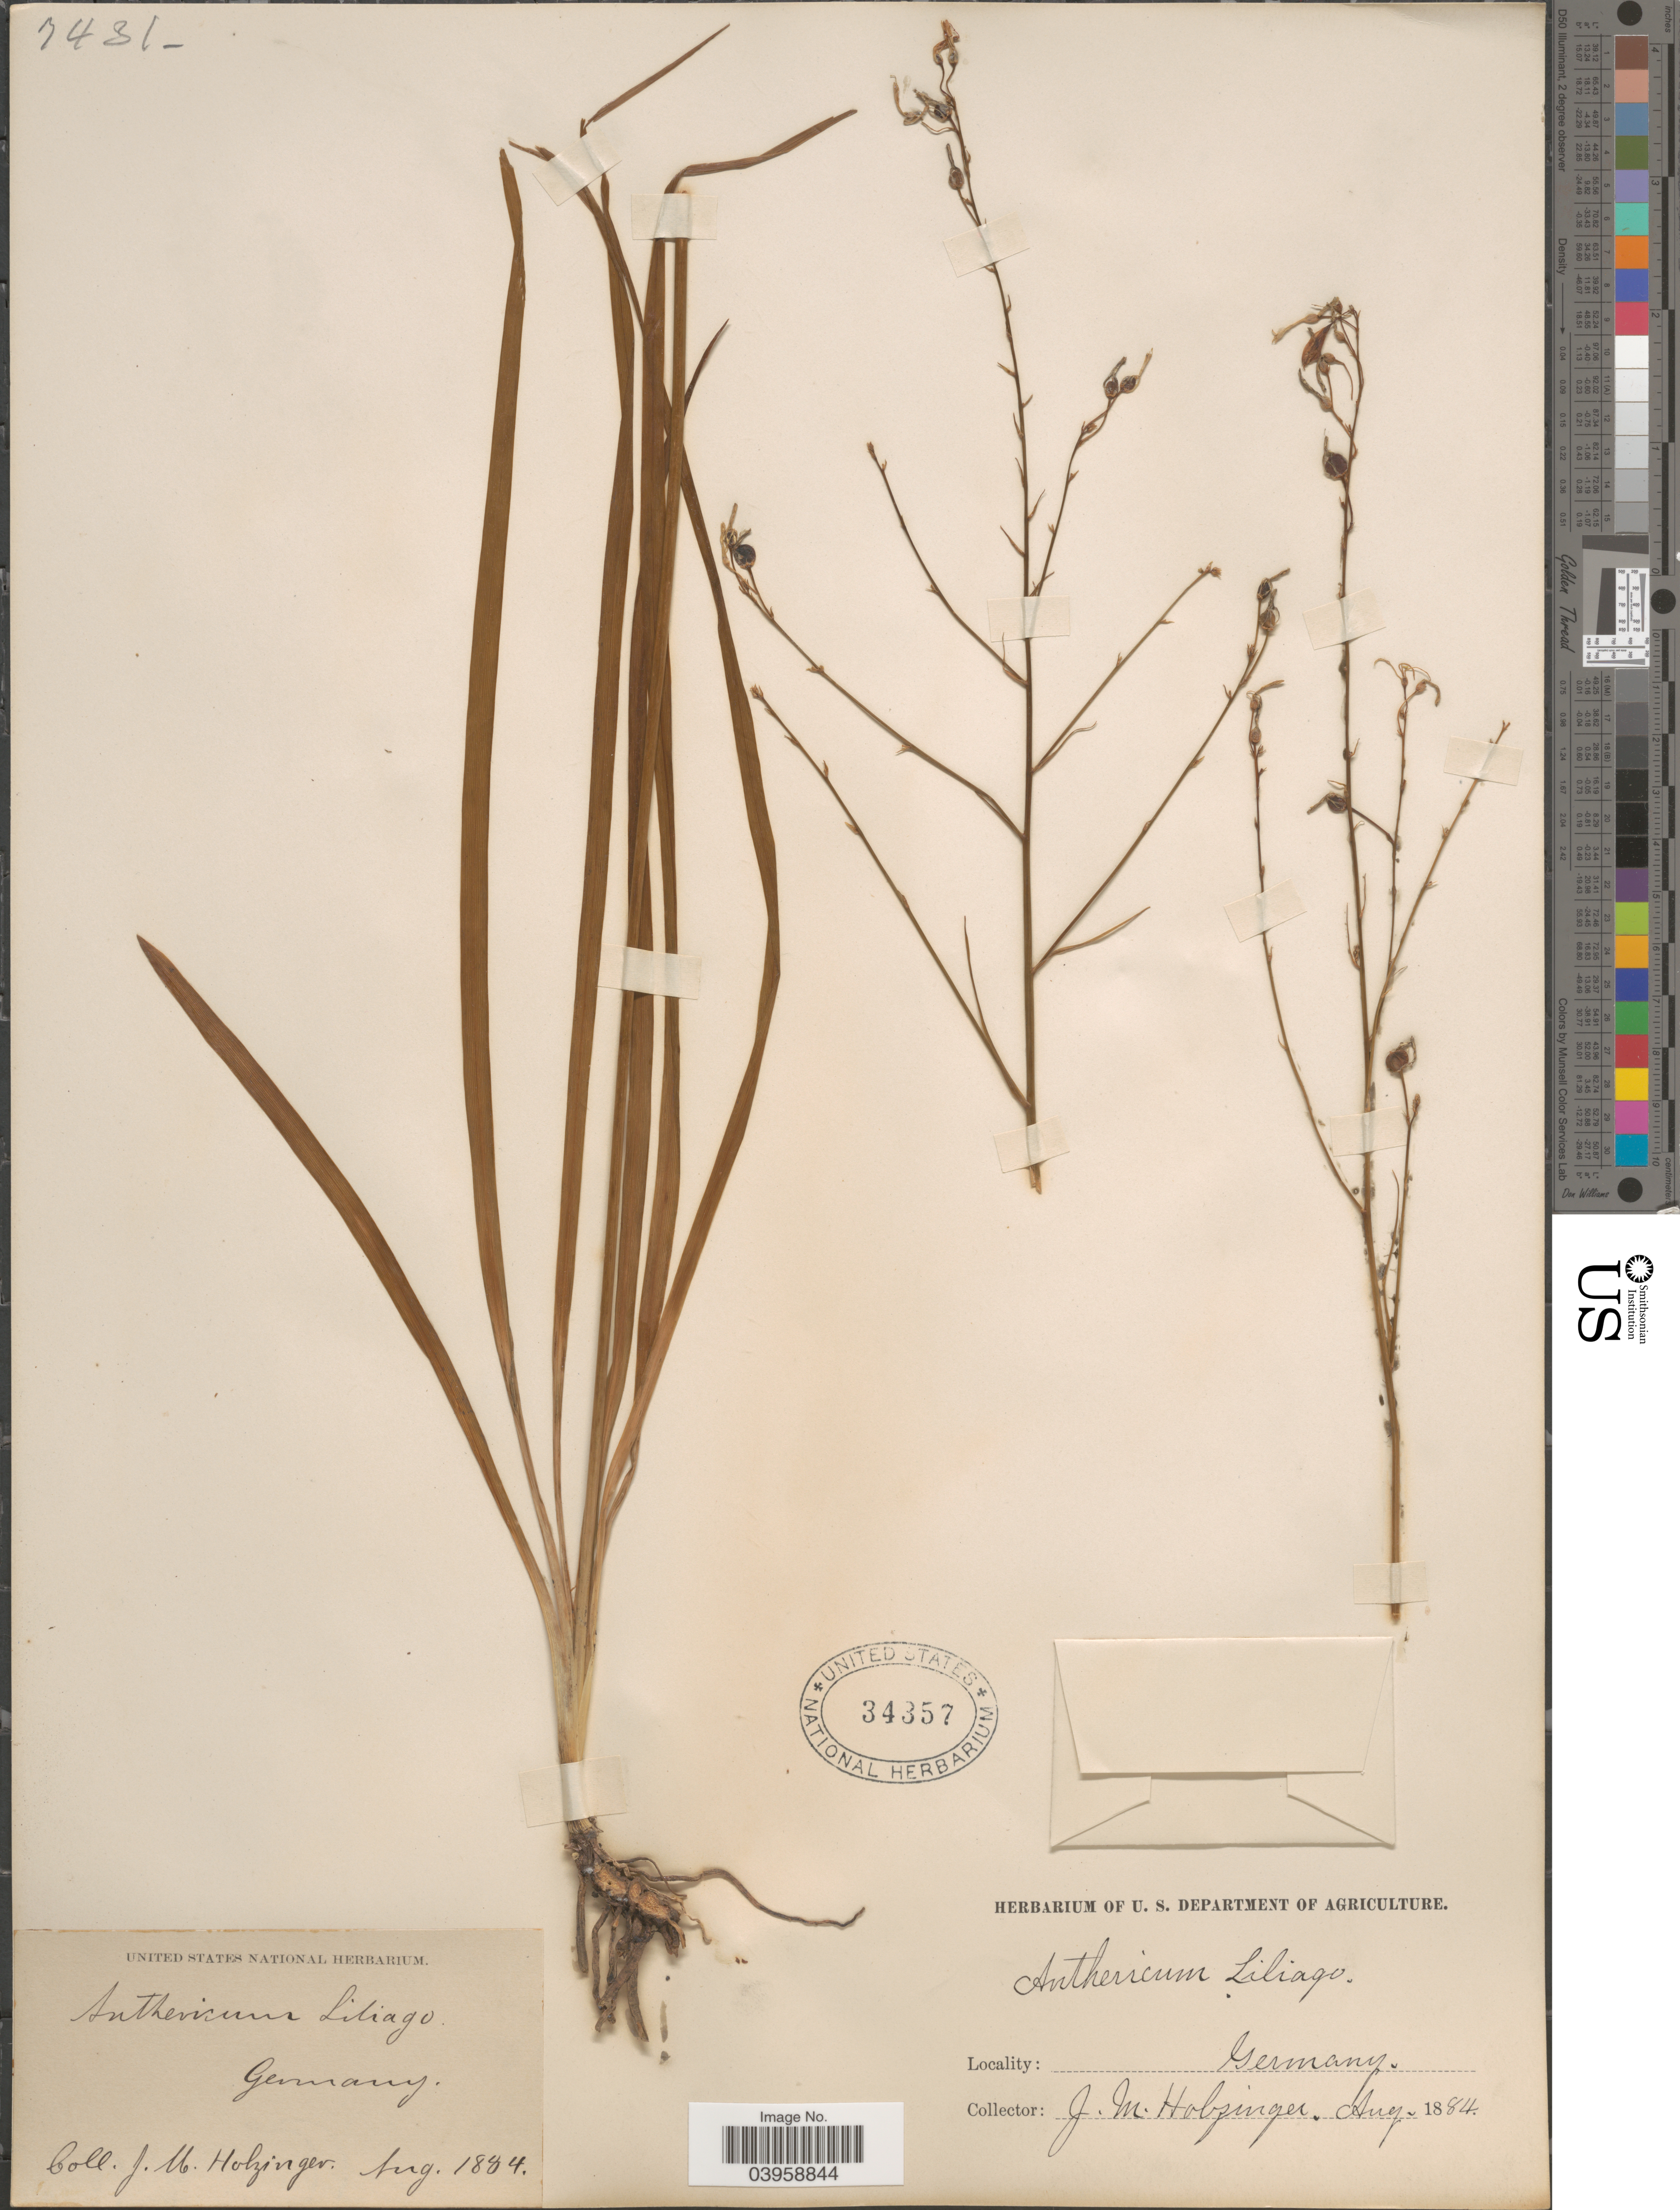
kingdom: Plantae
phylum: Tracheophyta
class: Liliopsida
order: Asparagales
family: Asparagaceae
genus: Anthericum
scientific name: Anthericum liliago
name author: L.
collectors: J. M. Holzinger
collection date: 1884-08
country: Germany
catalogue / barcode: US 34357